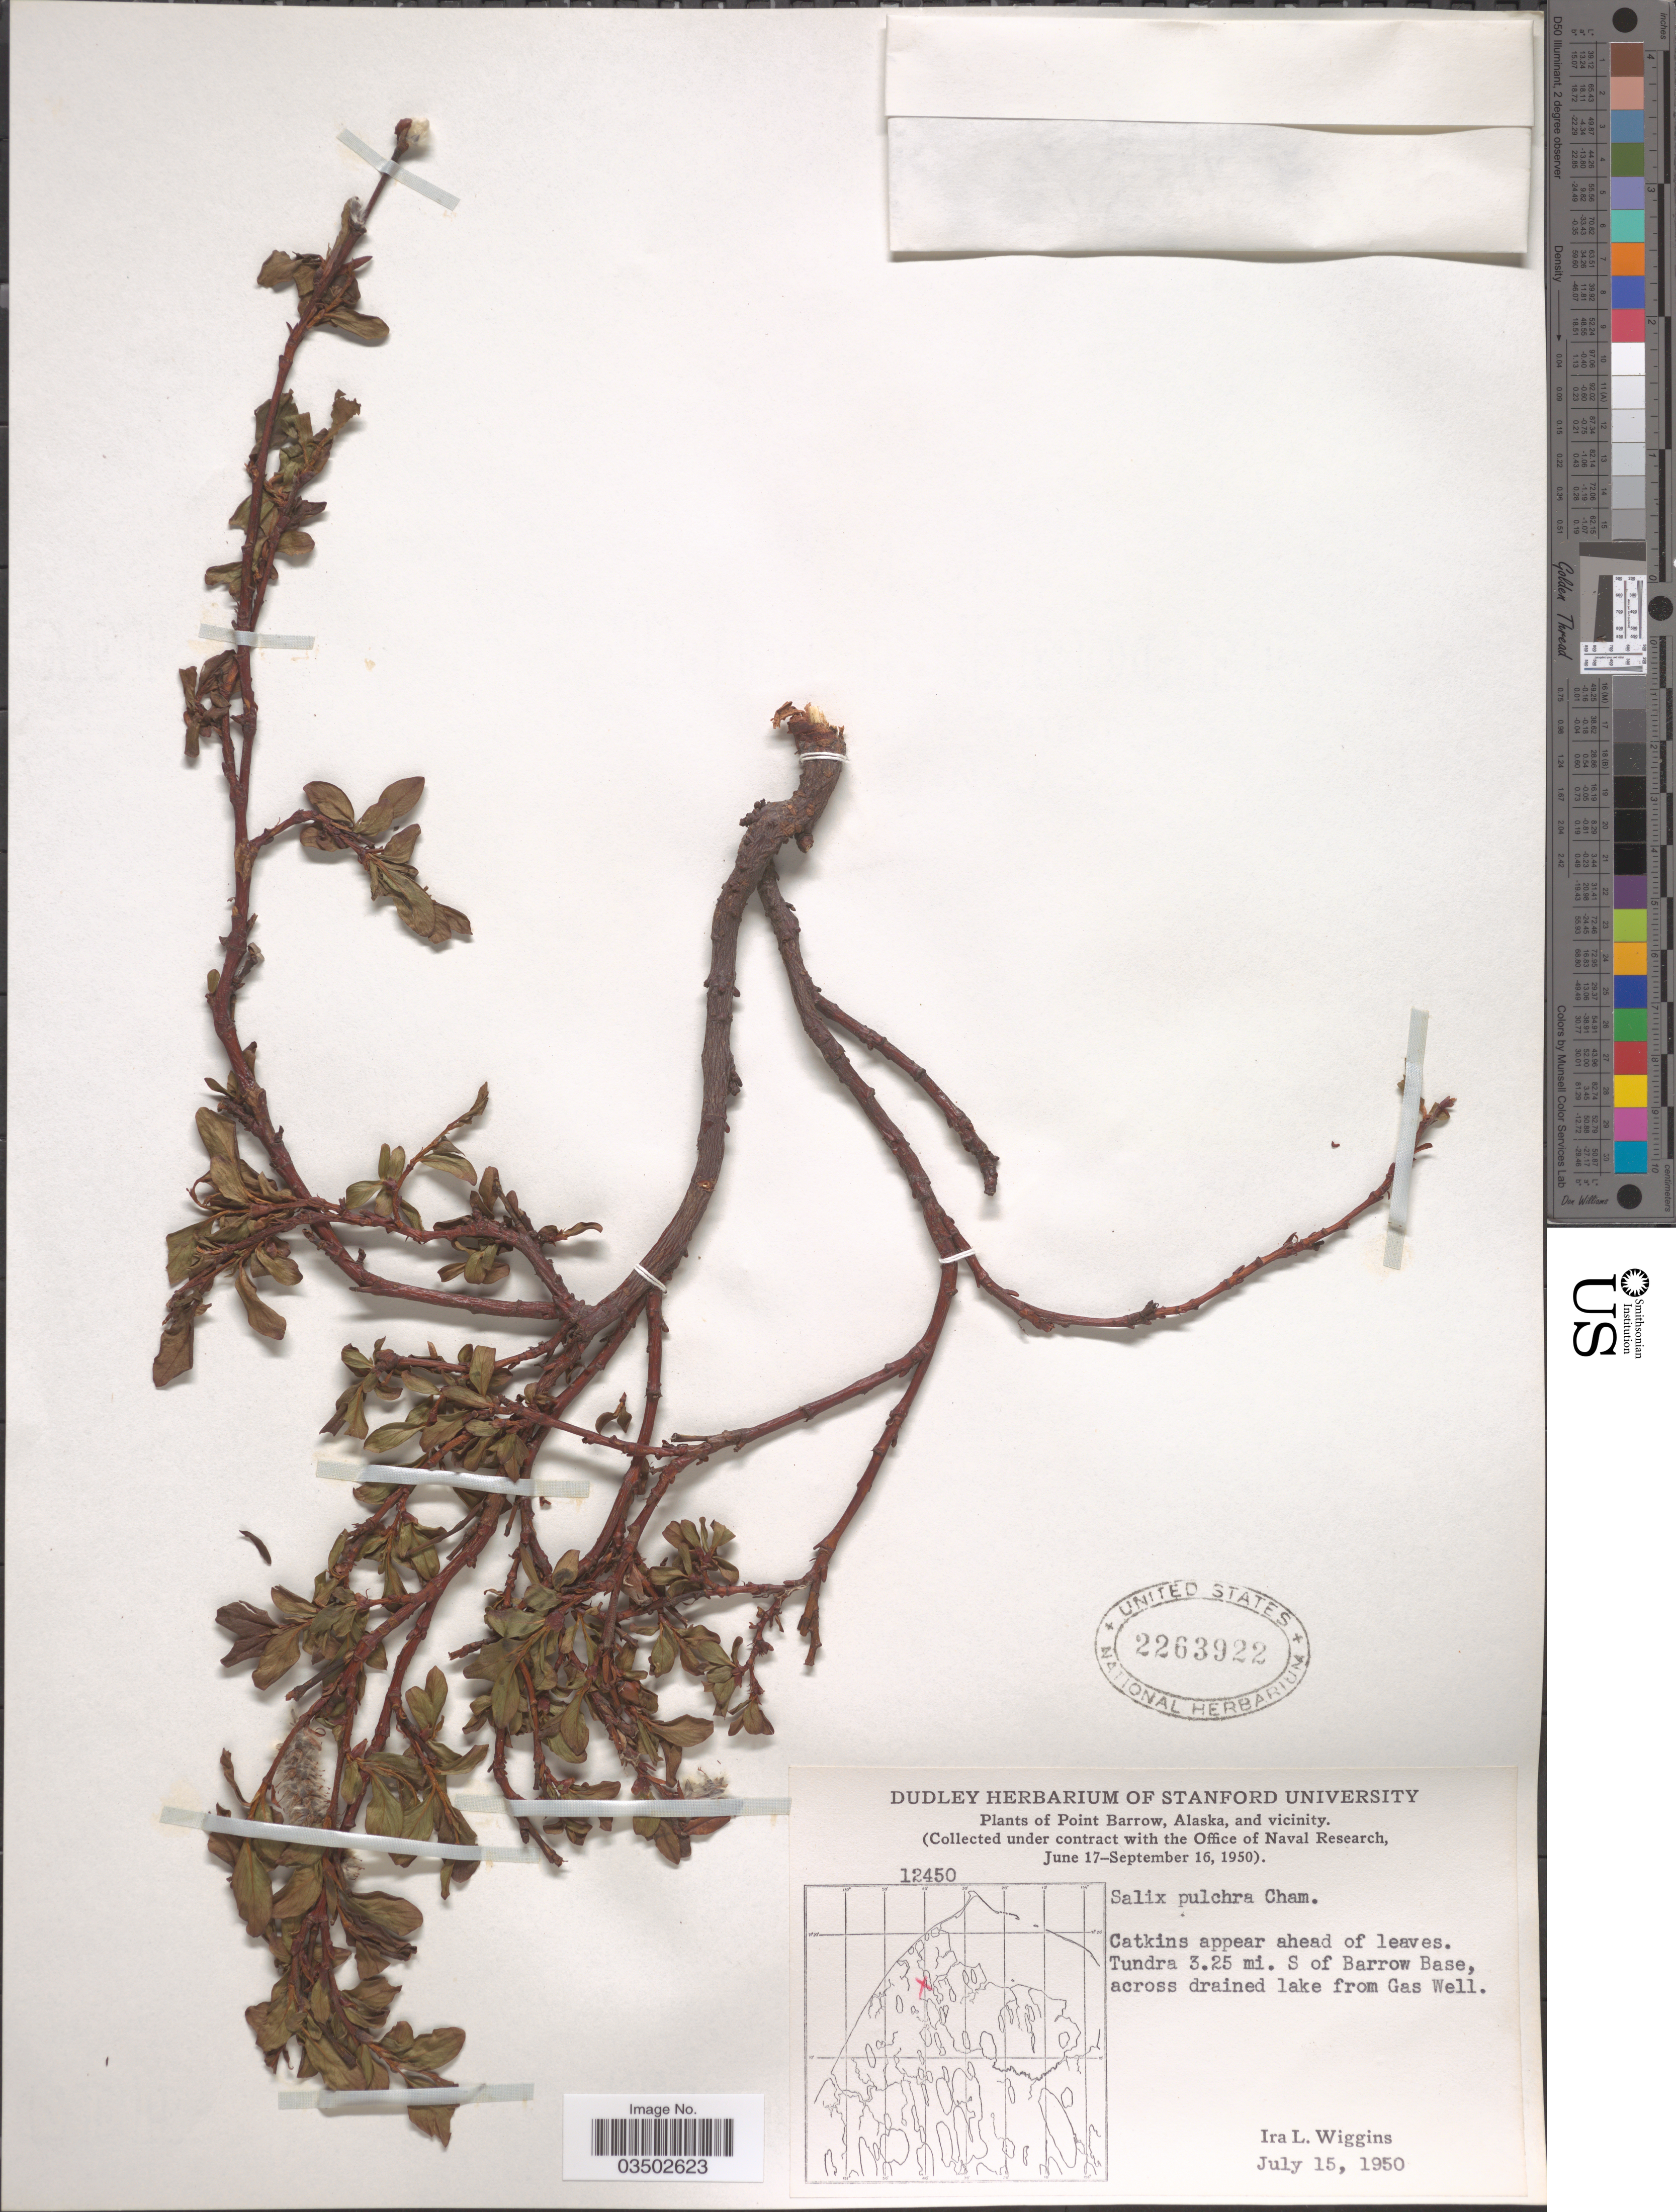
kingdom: Plantae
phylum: Tracheophyta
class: Magnoliopsida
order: Malpighiales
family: Salicaceae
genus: Salix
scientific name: Salix pulchra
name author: Cham.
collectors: I. L. Wiggins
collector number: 12450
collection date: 1950-07-15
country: United States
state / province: Alaska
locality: Point Barrow, Alaska, and vicinity. Tundra 3.25 mi. S of Barrow Base, across drained lake from Gas Well.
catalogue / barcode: US 2263922